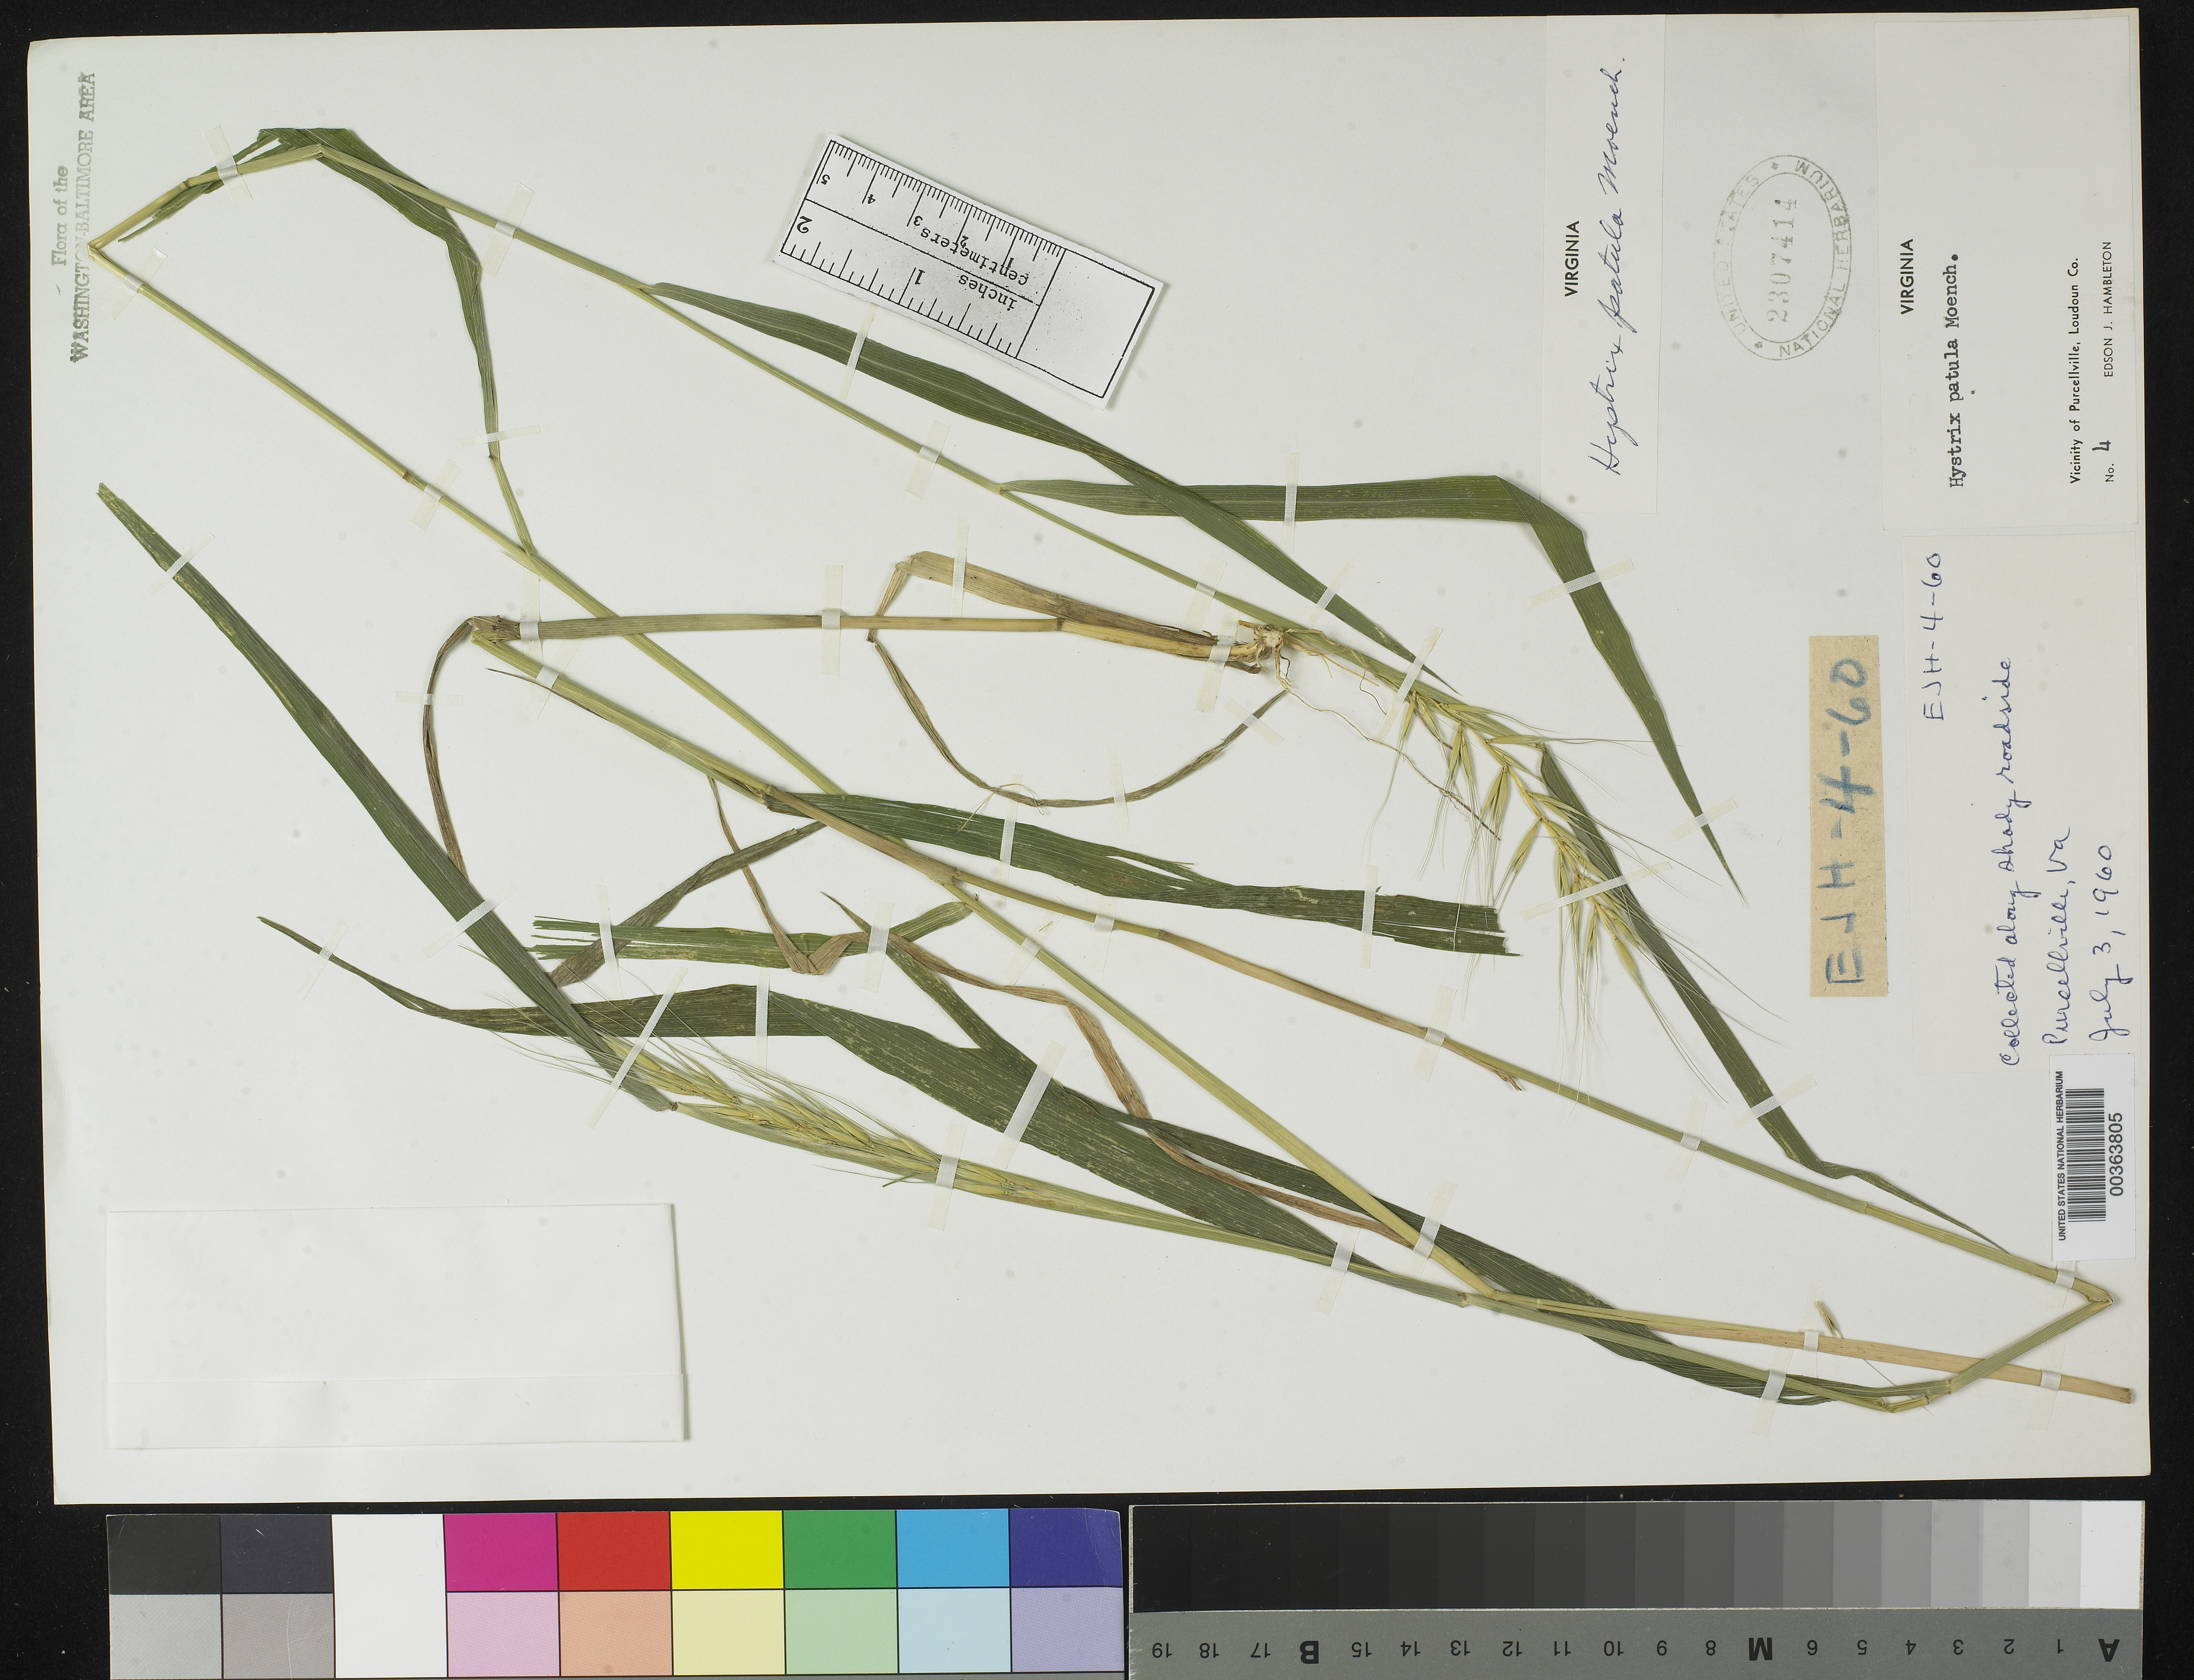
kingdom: Plantae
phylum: Tracheophyta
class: Liliopsida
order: Poales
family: Poaceae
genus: Elymus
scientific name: Elymus hystrix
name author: L.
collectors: E. Hambleton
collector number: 4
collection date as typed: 03 Jul 1960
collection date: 1960-07-03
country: United States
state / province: Virginia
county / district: Loudoun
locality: Purcellville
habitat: Shady roadside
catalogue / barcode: US 2307414